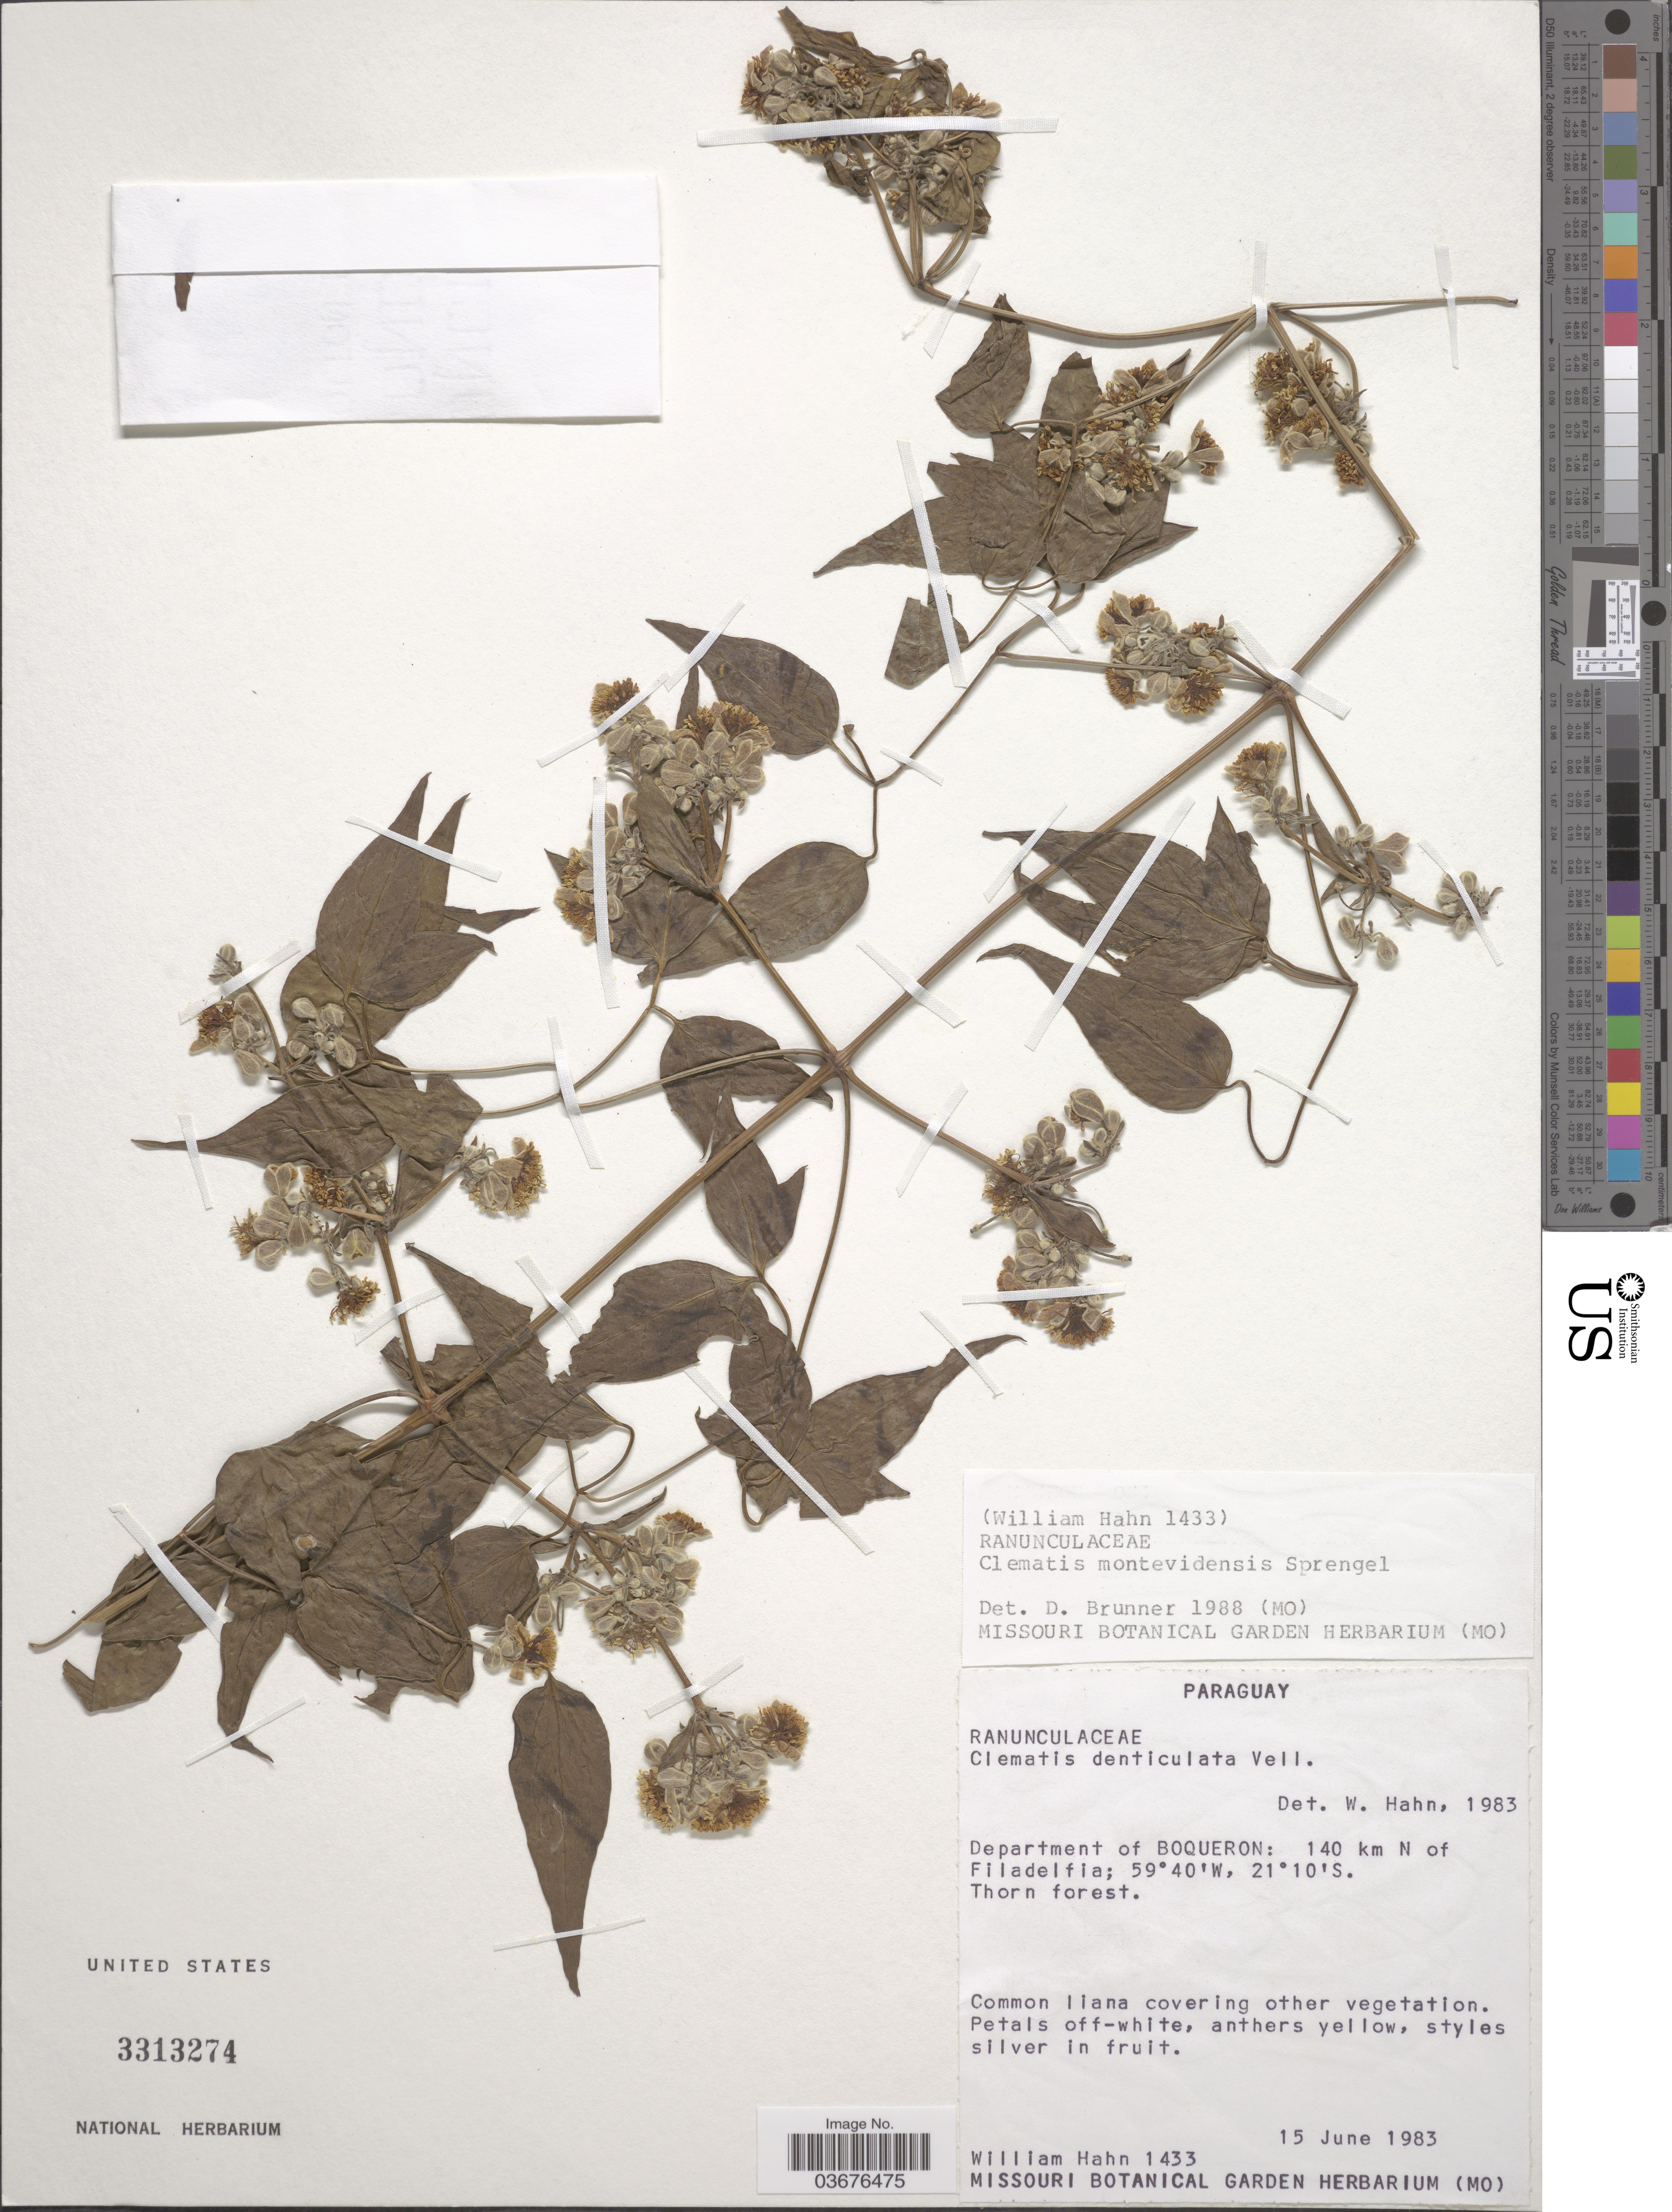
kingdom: Plantae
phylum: Tracheophyta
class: Magnoliopsida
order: Ranunculales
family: Ranunculaceae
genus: Clematis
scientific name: Clematis montevidensis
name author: Spreng.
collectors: W. J. Hahn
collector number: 1423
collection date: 1983-06-15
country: Paraguay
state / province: Boqueron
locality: Department of Boqueron: 140 km N of Filadelfia.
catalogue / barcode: US 3313274